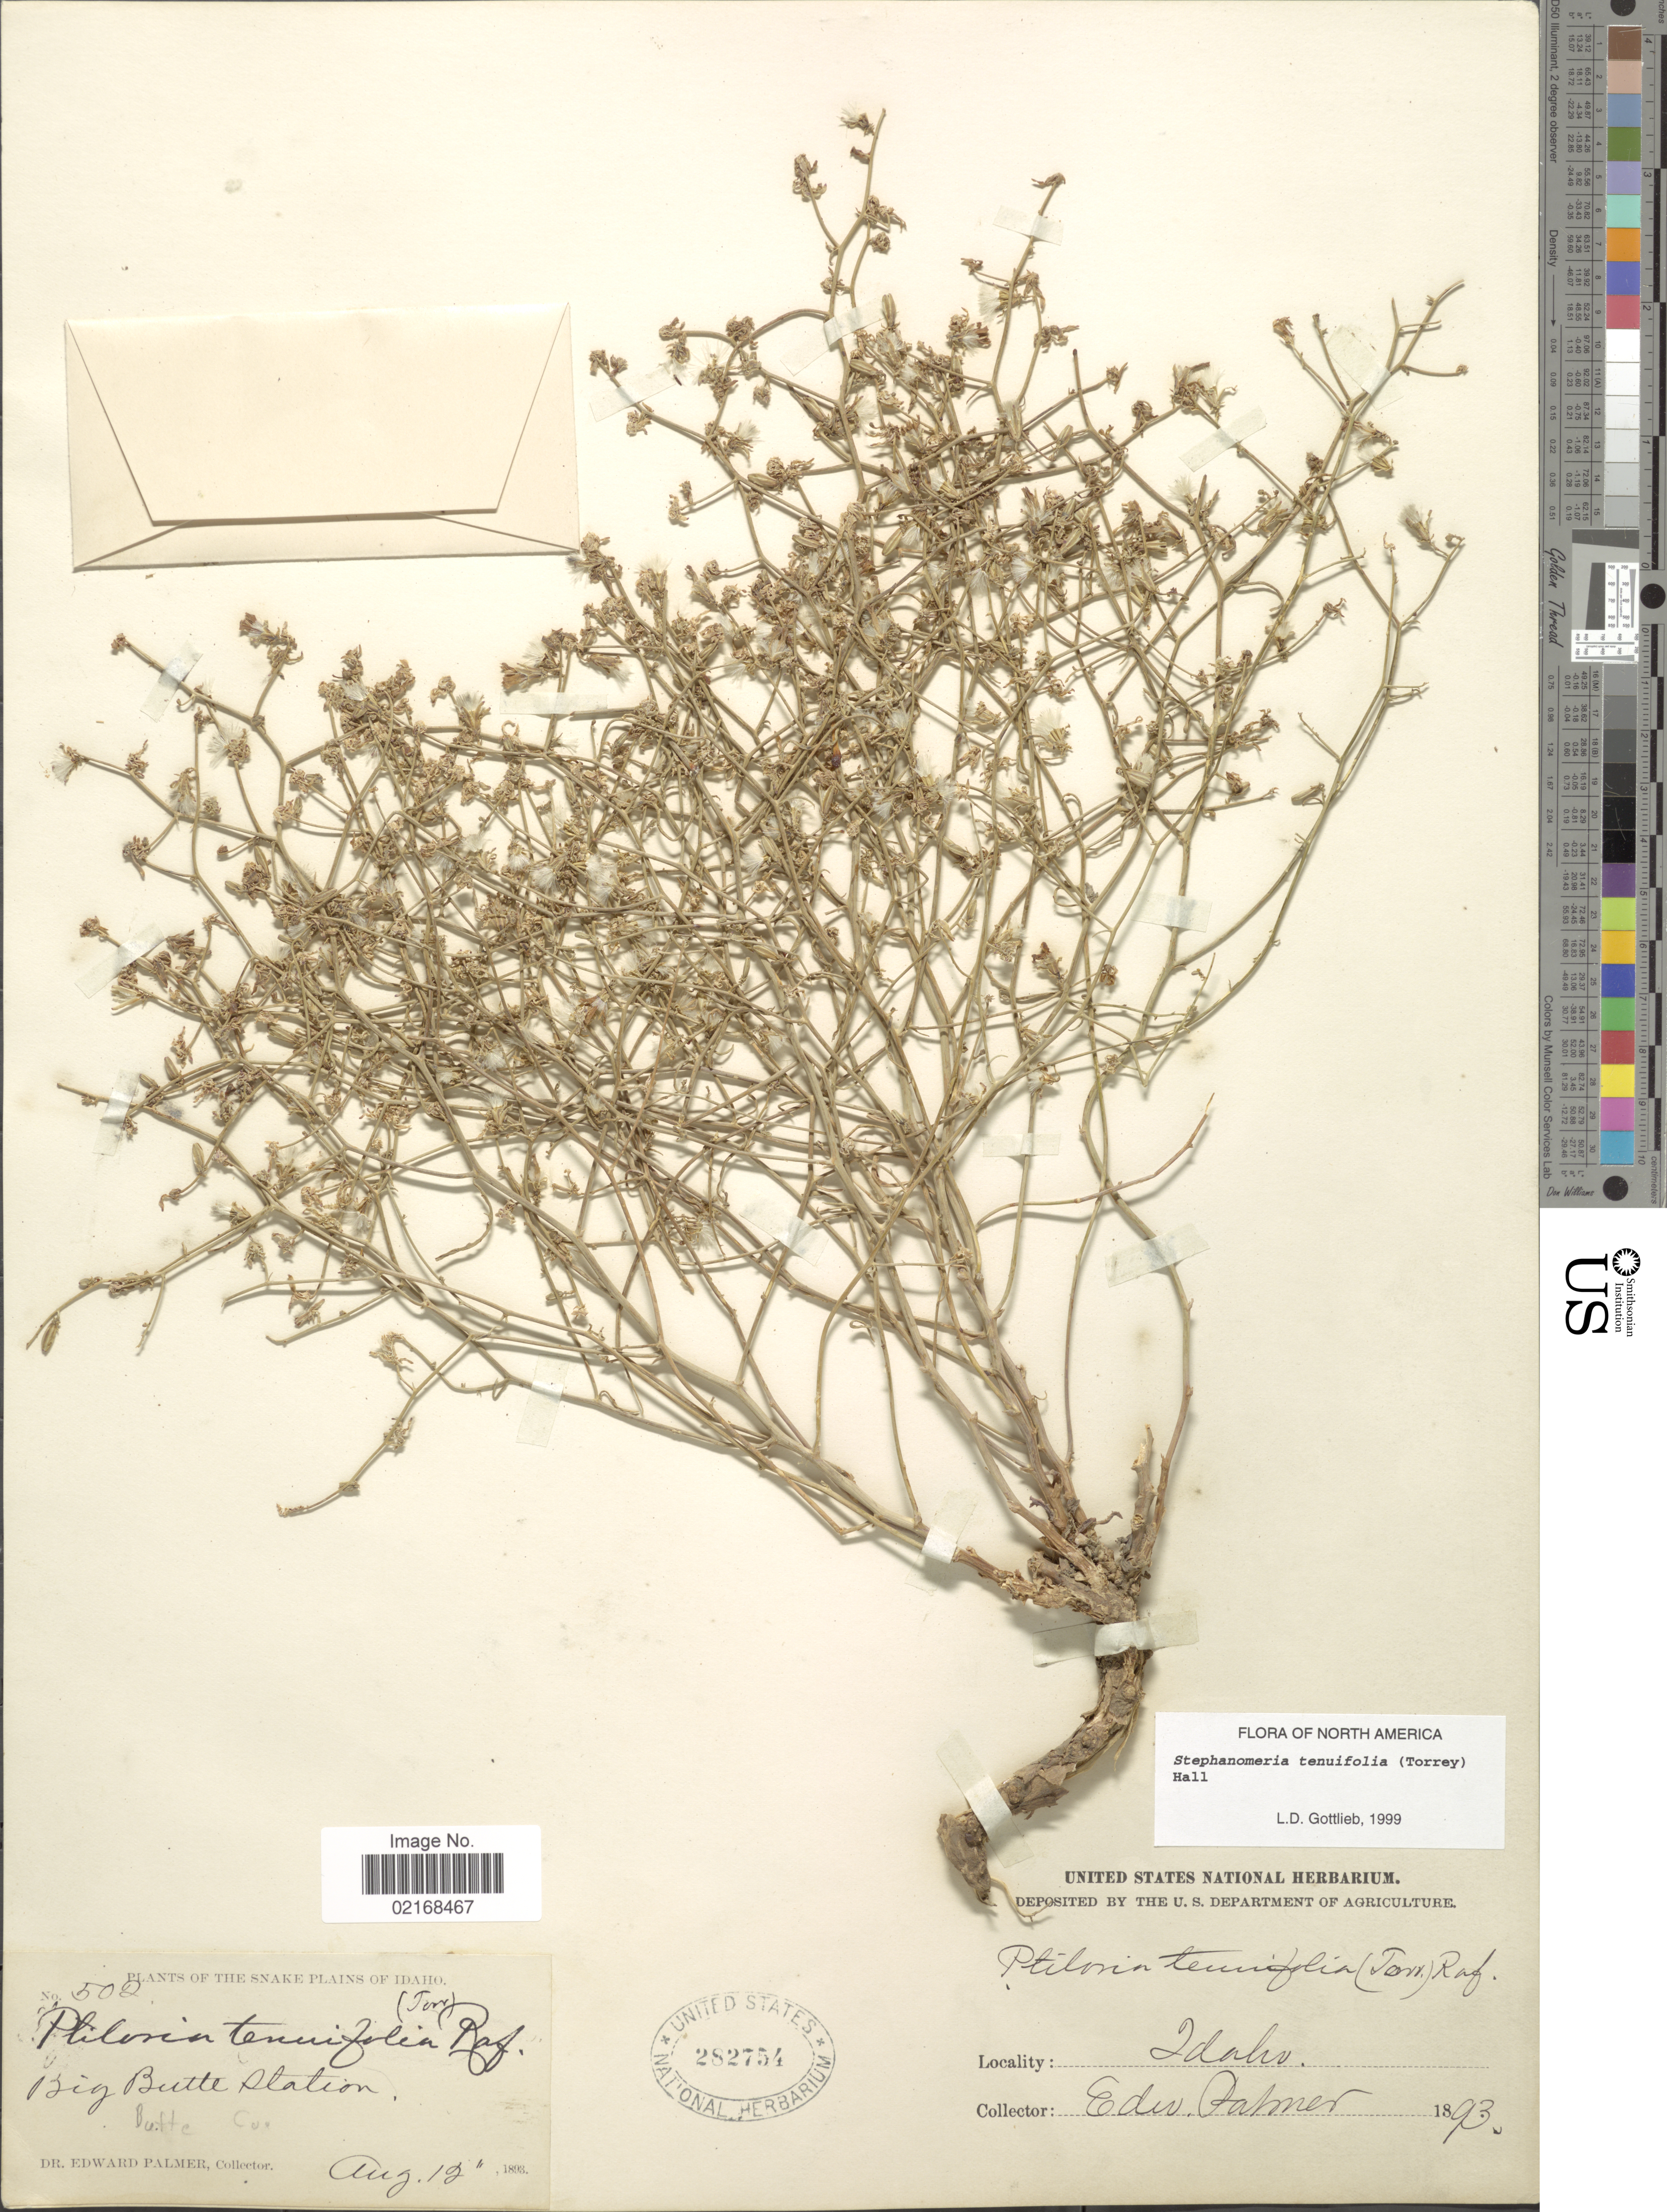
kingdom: Plantae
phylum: Tracheophyta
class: Magnoliopsida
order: Asterales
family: Asteraceae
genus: Stephanomeria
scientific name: Stephanomeria tenuifolia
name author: (Torr.) H.M. Hall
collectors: E. Palmer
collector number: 502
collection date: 1893-08-12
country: United States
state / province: Idaho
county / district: Butte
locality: Big Butte Station, Butte Co.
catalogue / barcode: US 282754